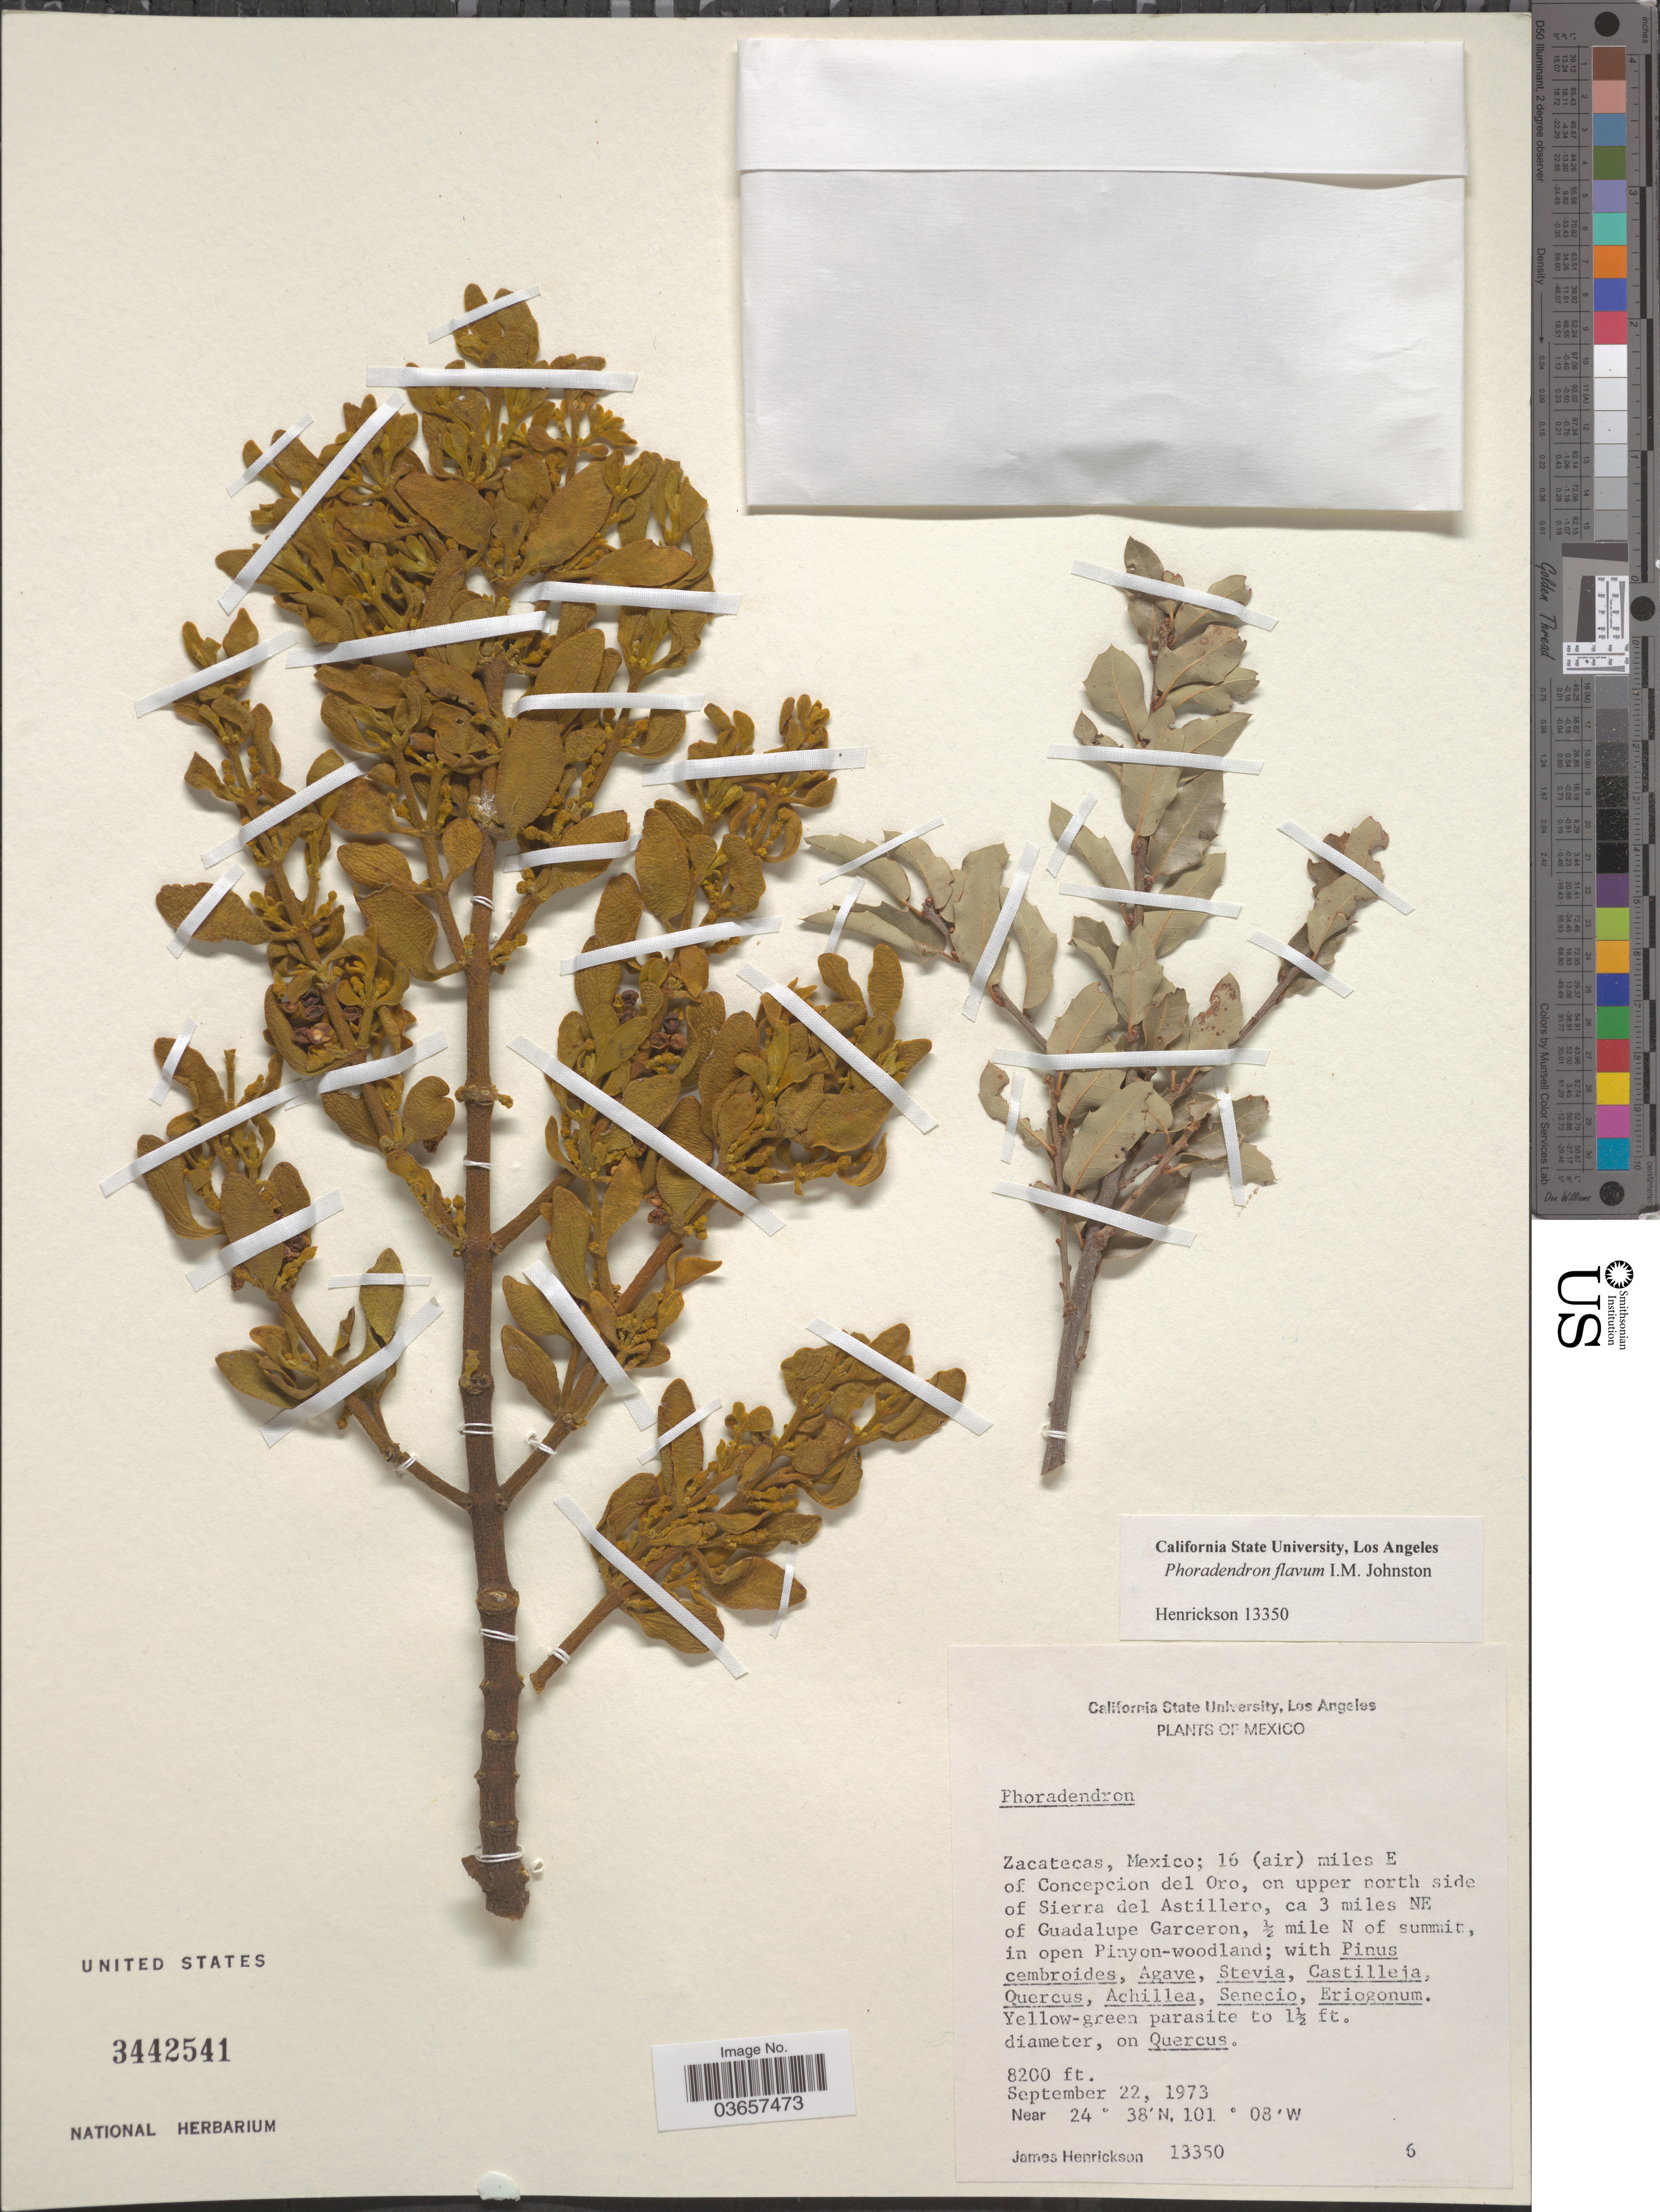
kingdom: Plantae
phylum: Tracheophyta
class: Magnoliopsida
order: Santalales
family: Viscaceae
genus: Phoradendron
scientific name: Phoradendron flavum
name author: I.M. Johnst.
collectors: J. Henrickson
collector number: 13350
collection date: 1973-09-22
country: Mexico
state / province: Zacatecas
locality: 16 (air) miles E of Concepcion del Oro, on upper north side of Sierra del Astillero, ca 3 miles NE of Guadalupe Garceron, ½ mile N of summit.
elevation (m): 2499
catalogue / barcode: US 3442541